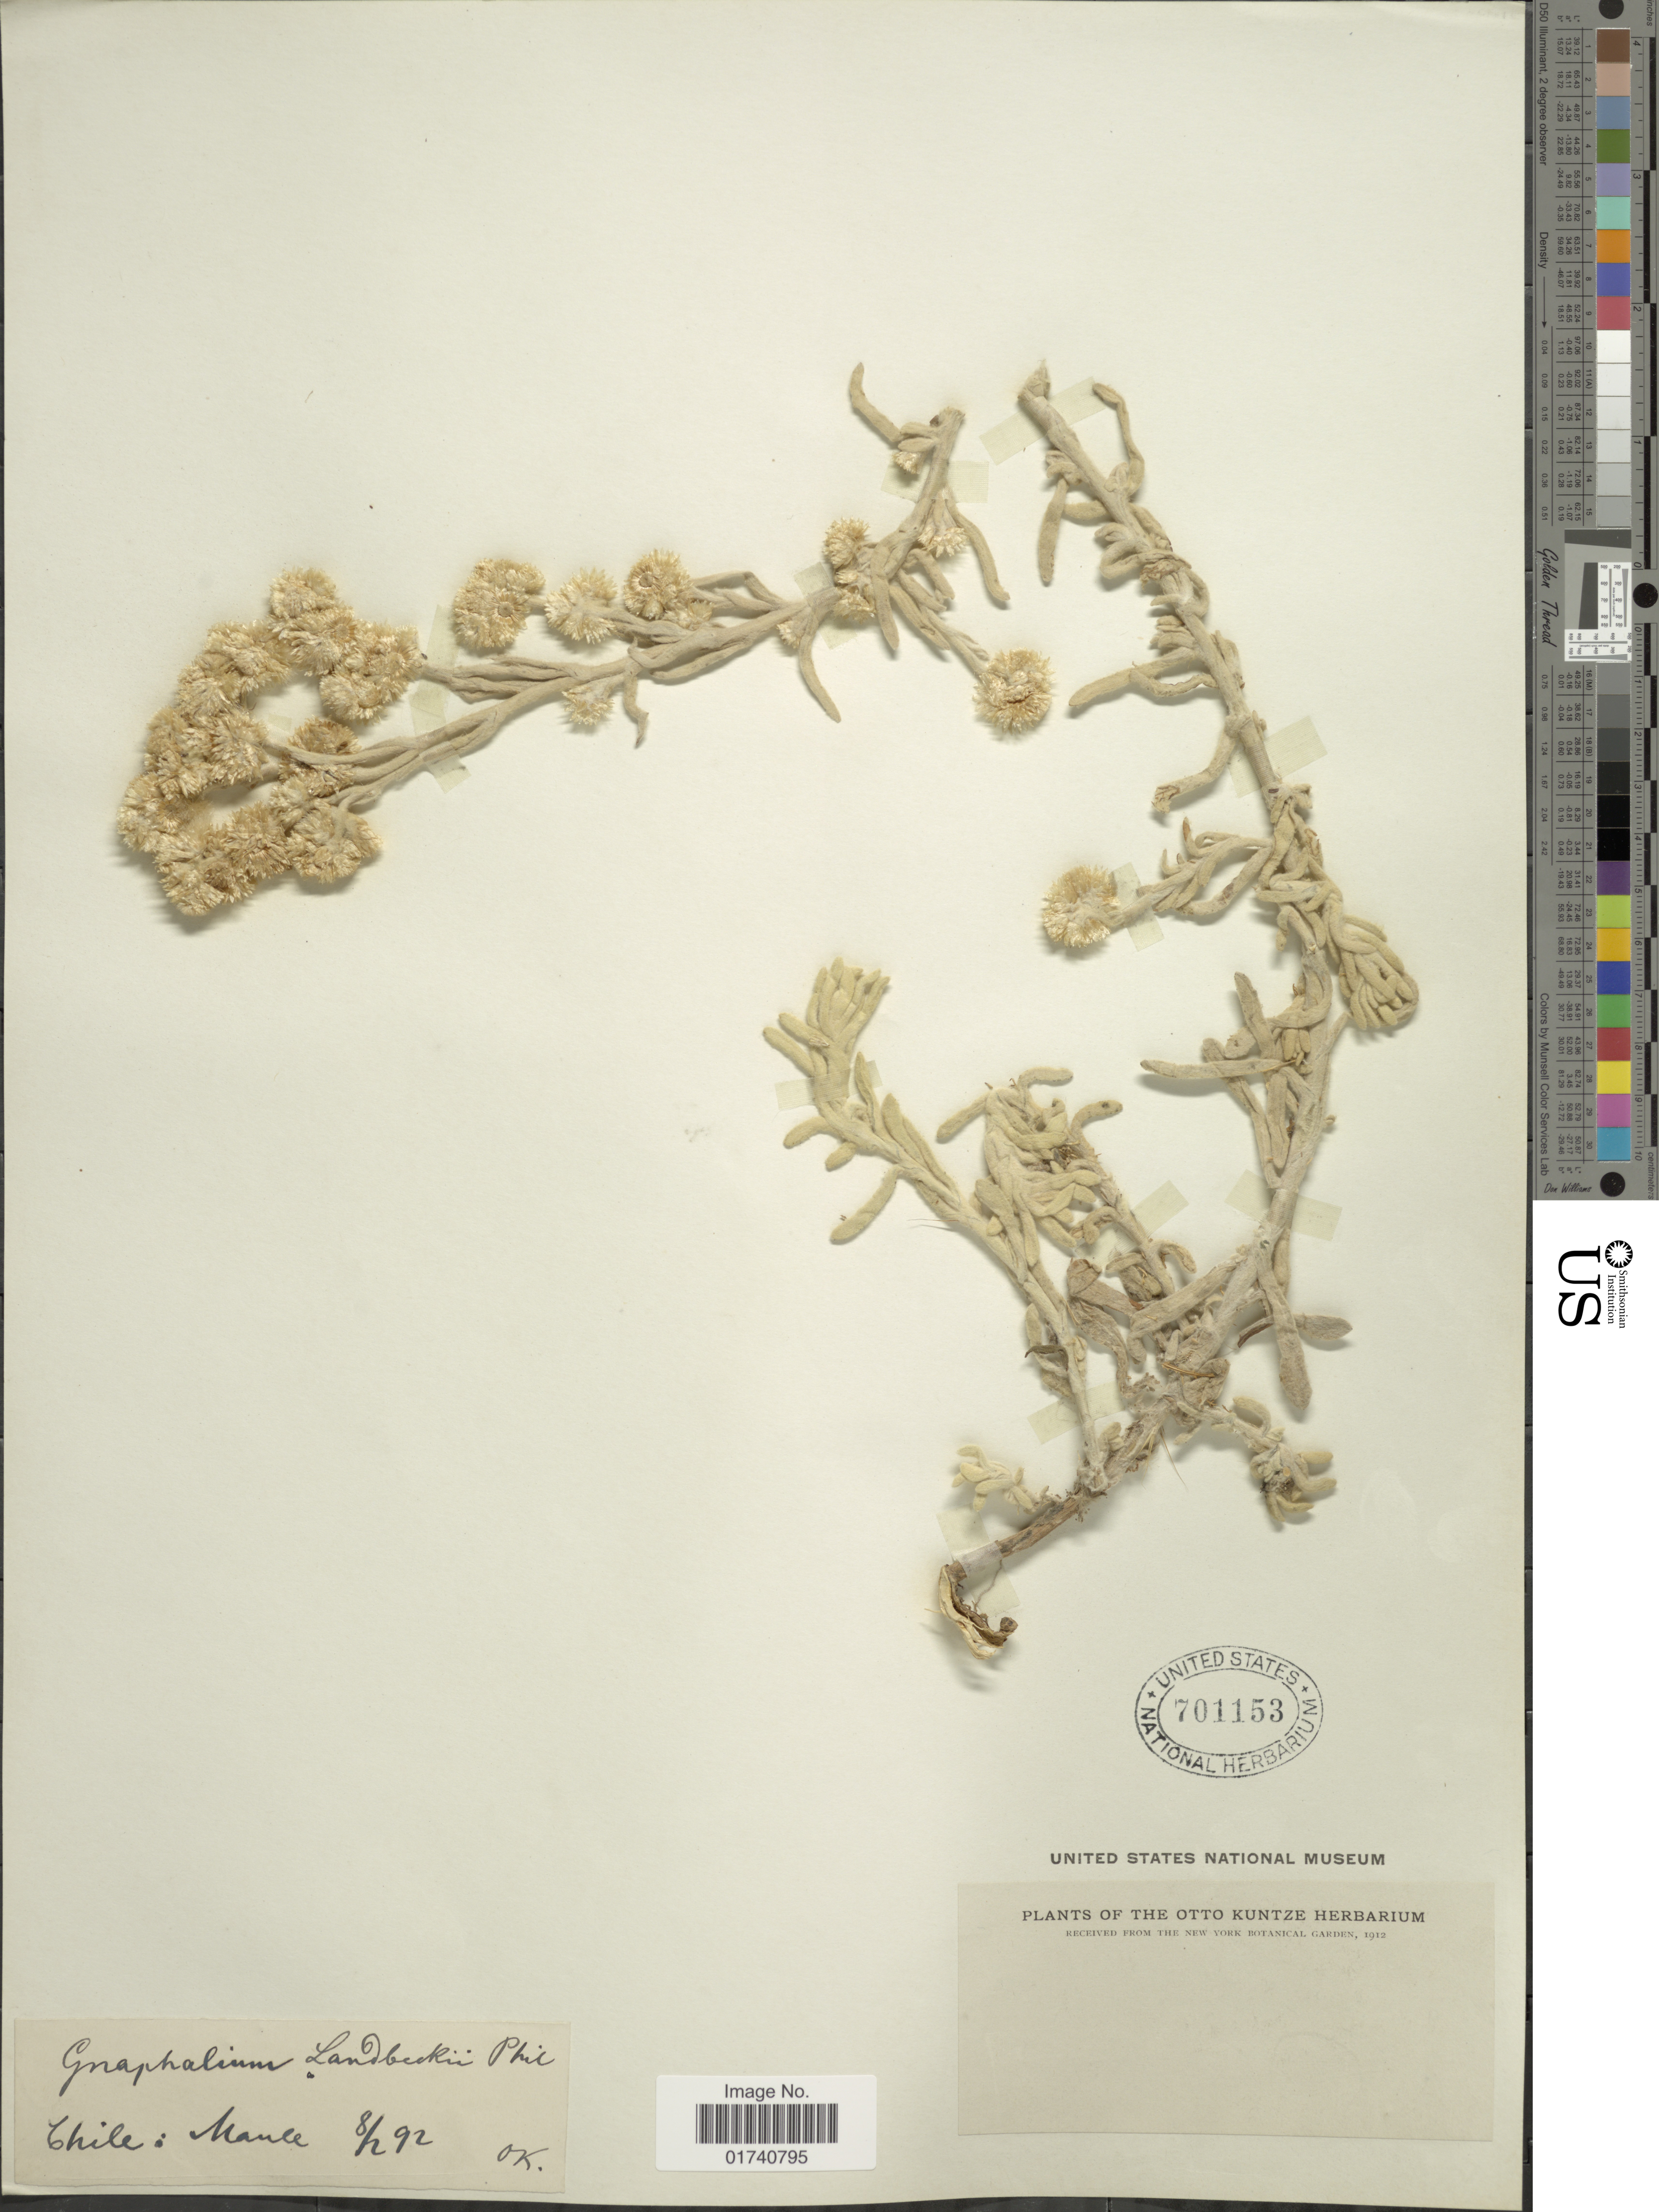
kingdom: Plantae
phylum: Tracheophyta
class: Magnoliopsida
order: Asterales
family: Asteraceae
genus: Pseudognaphalium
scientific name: Pseudognaphalium landbeckii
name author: (Phil.) Anderb.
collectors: C.E.O. Kuntze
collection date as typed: Transcribed d/m/y: 8/2/92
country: Chile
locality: Manle.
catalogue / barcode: US 701153